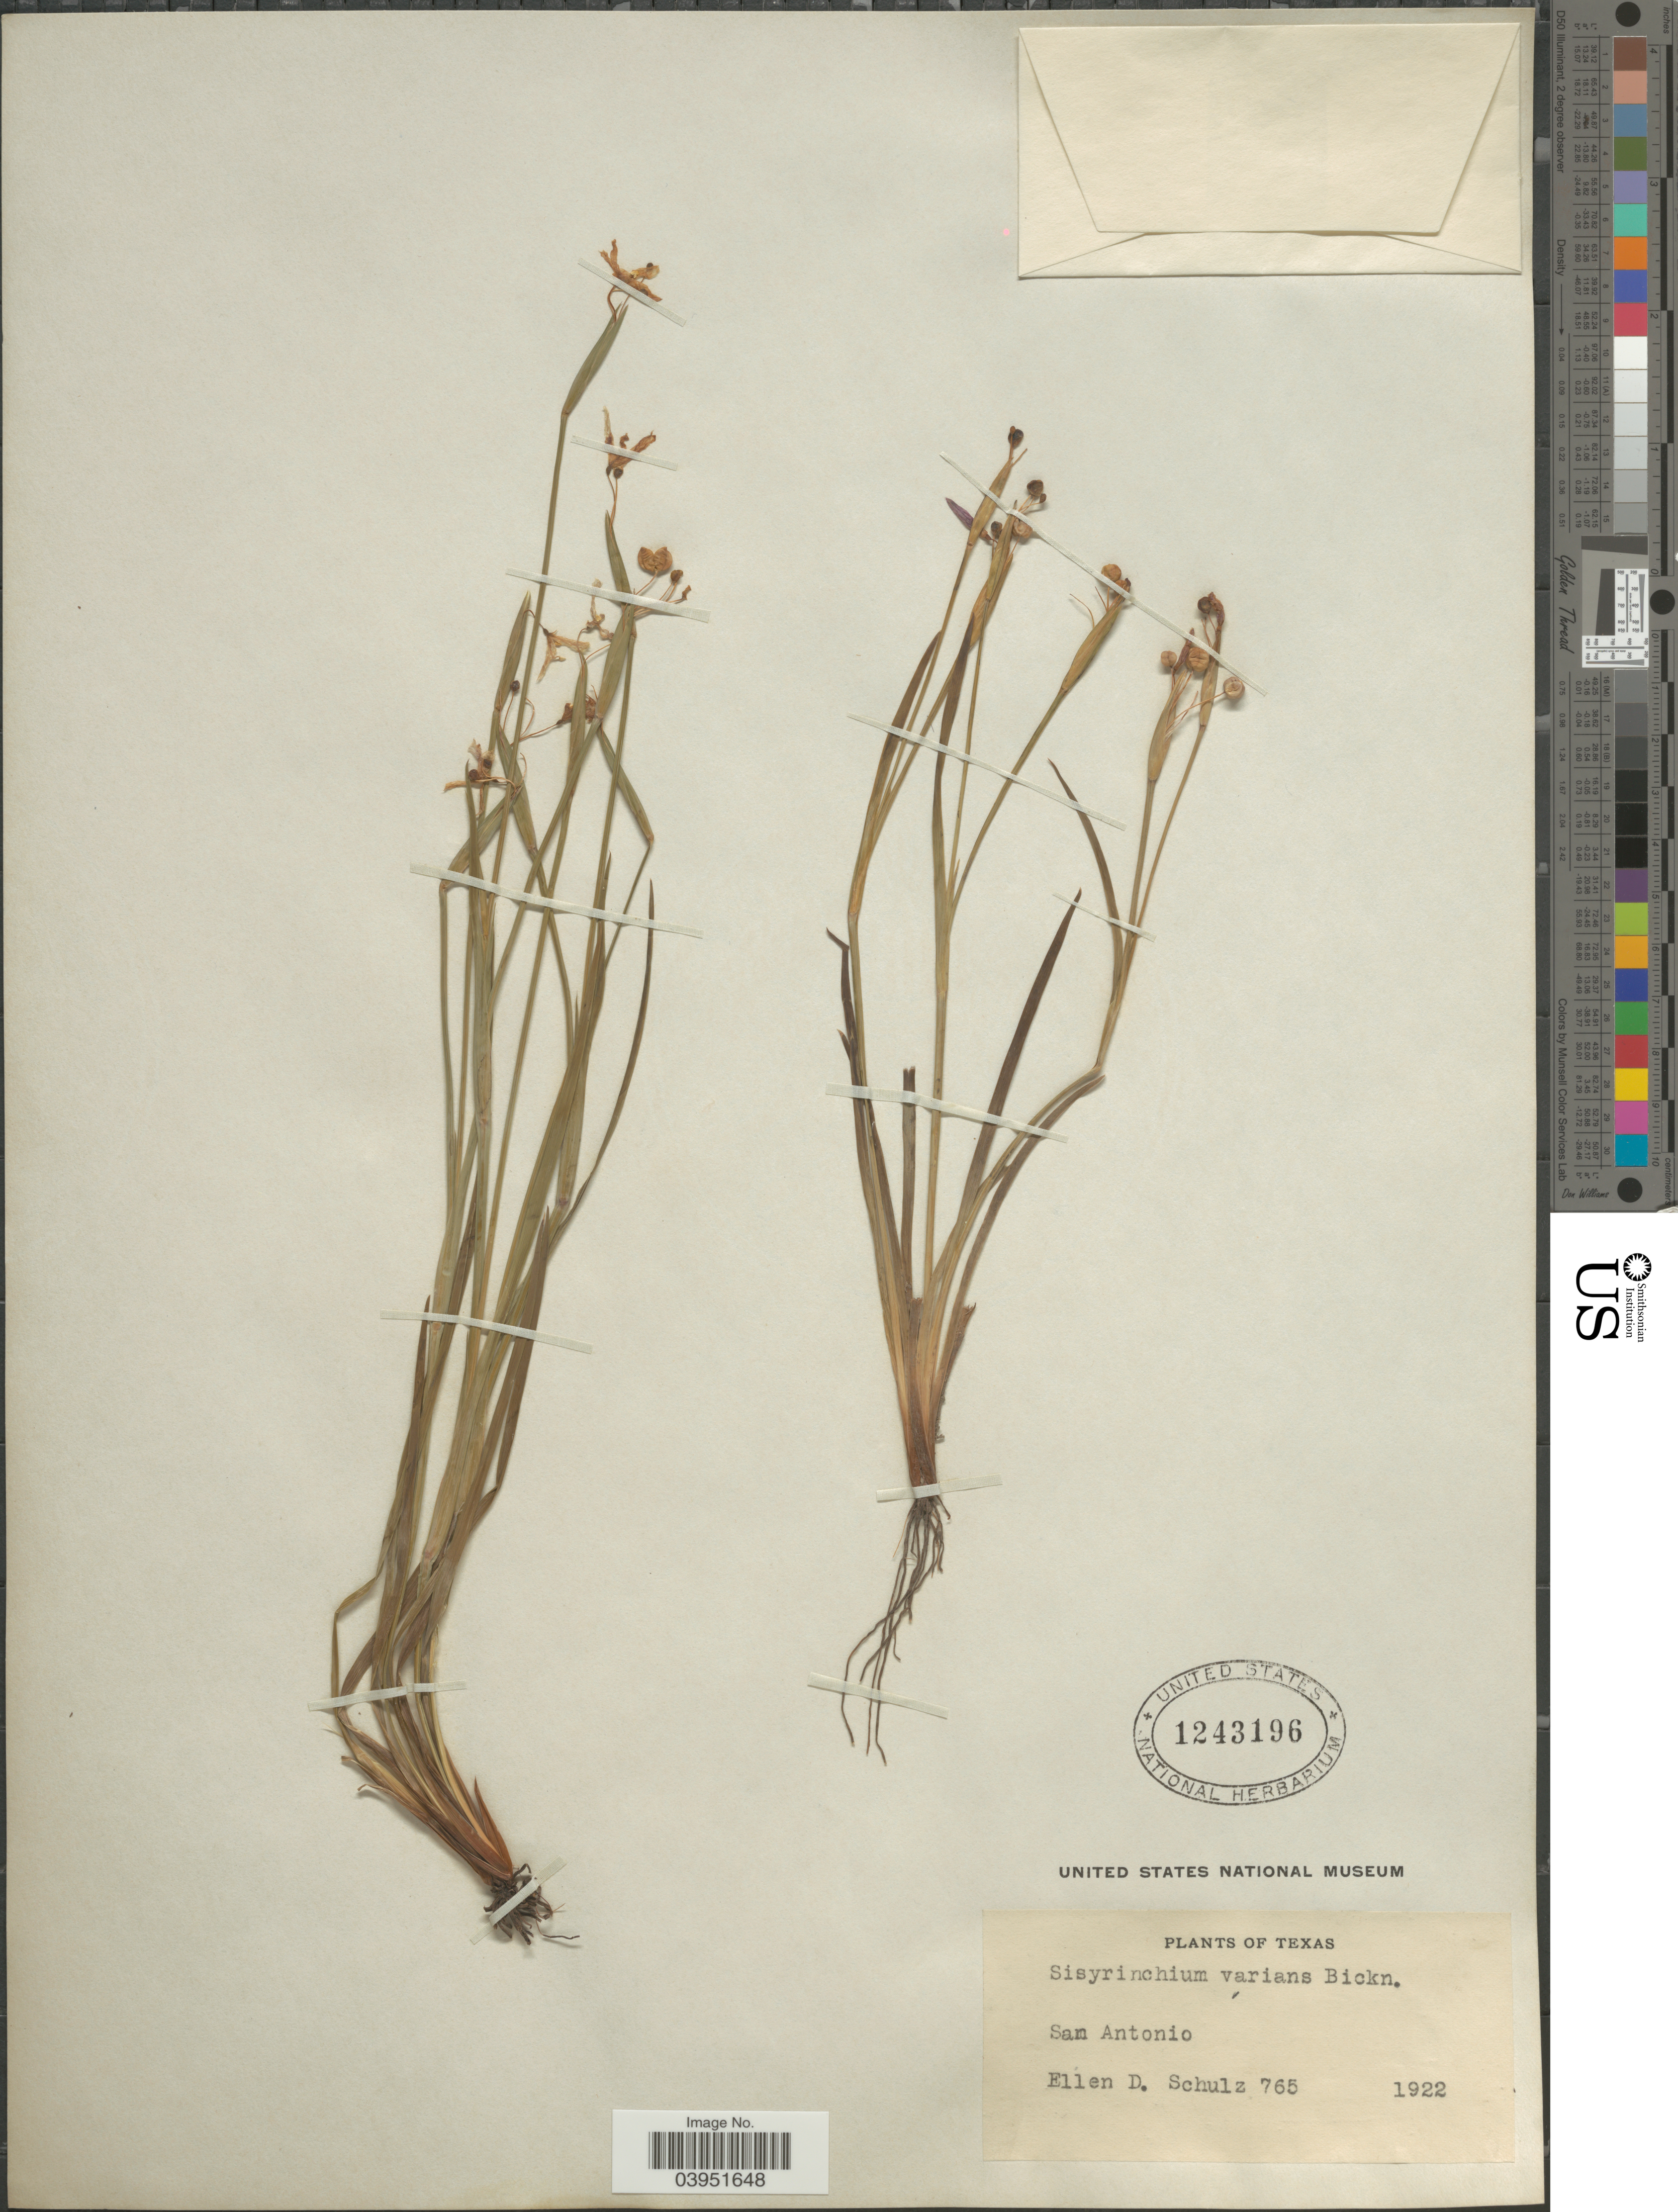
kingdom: Plantae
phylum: Tracheophyta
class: Liliopsida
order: Asparagales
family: Iridaceae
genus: Sisyrinchium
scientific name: Sisyrinchium varians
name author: E.P. Bicknell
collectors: E. D. Schulz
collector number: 765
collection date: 1922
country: United States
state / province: Texas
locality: San Antonio.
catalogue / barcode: US 1243196